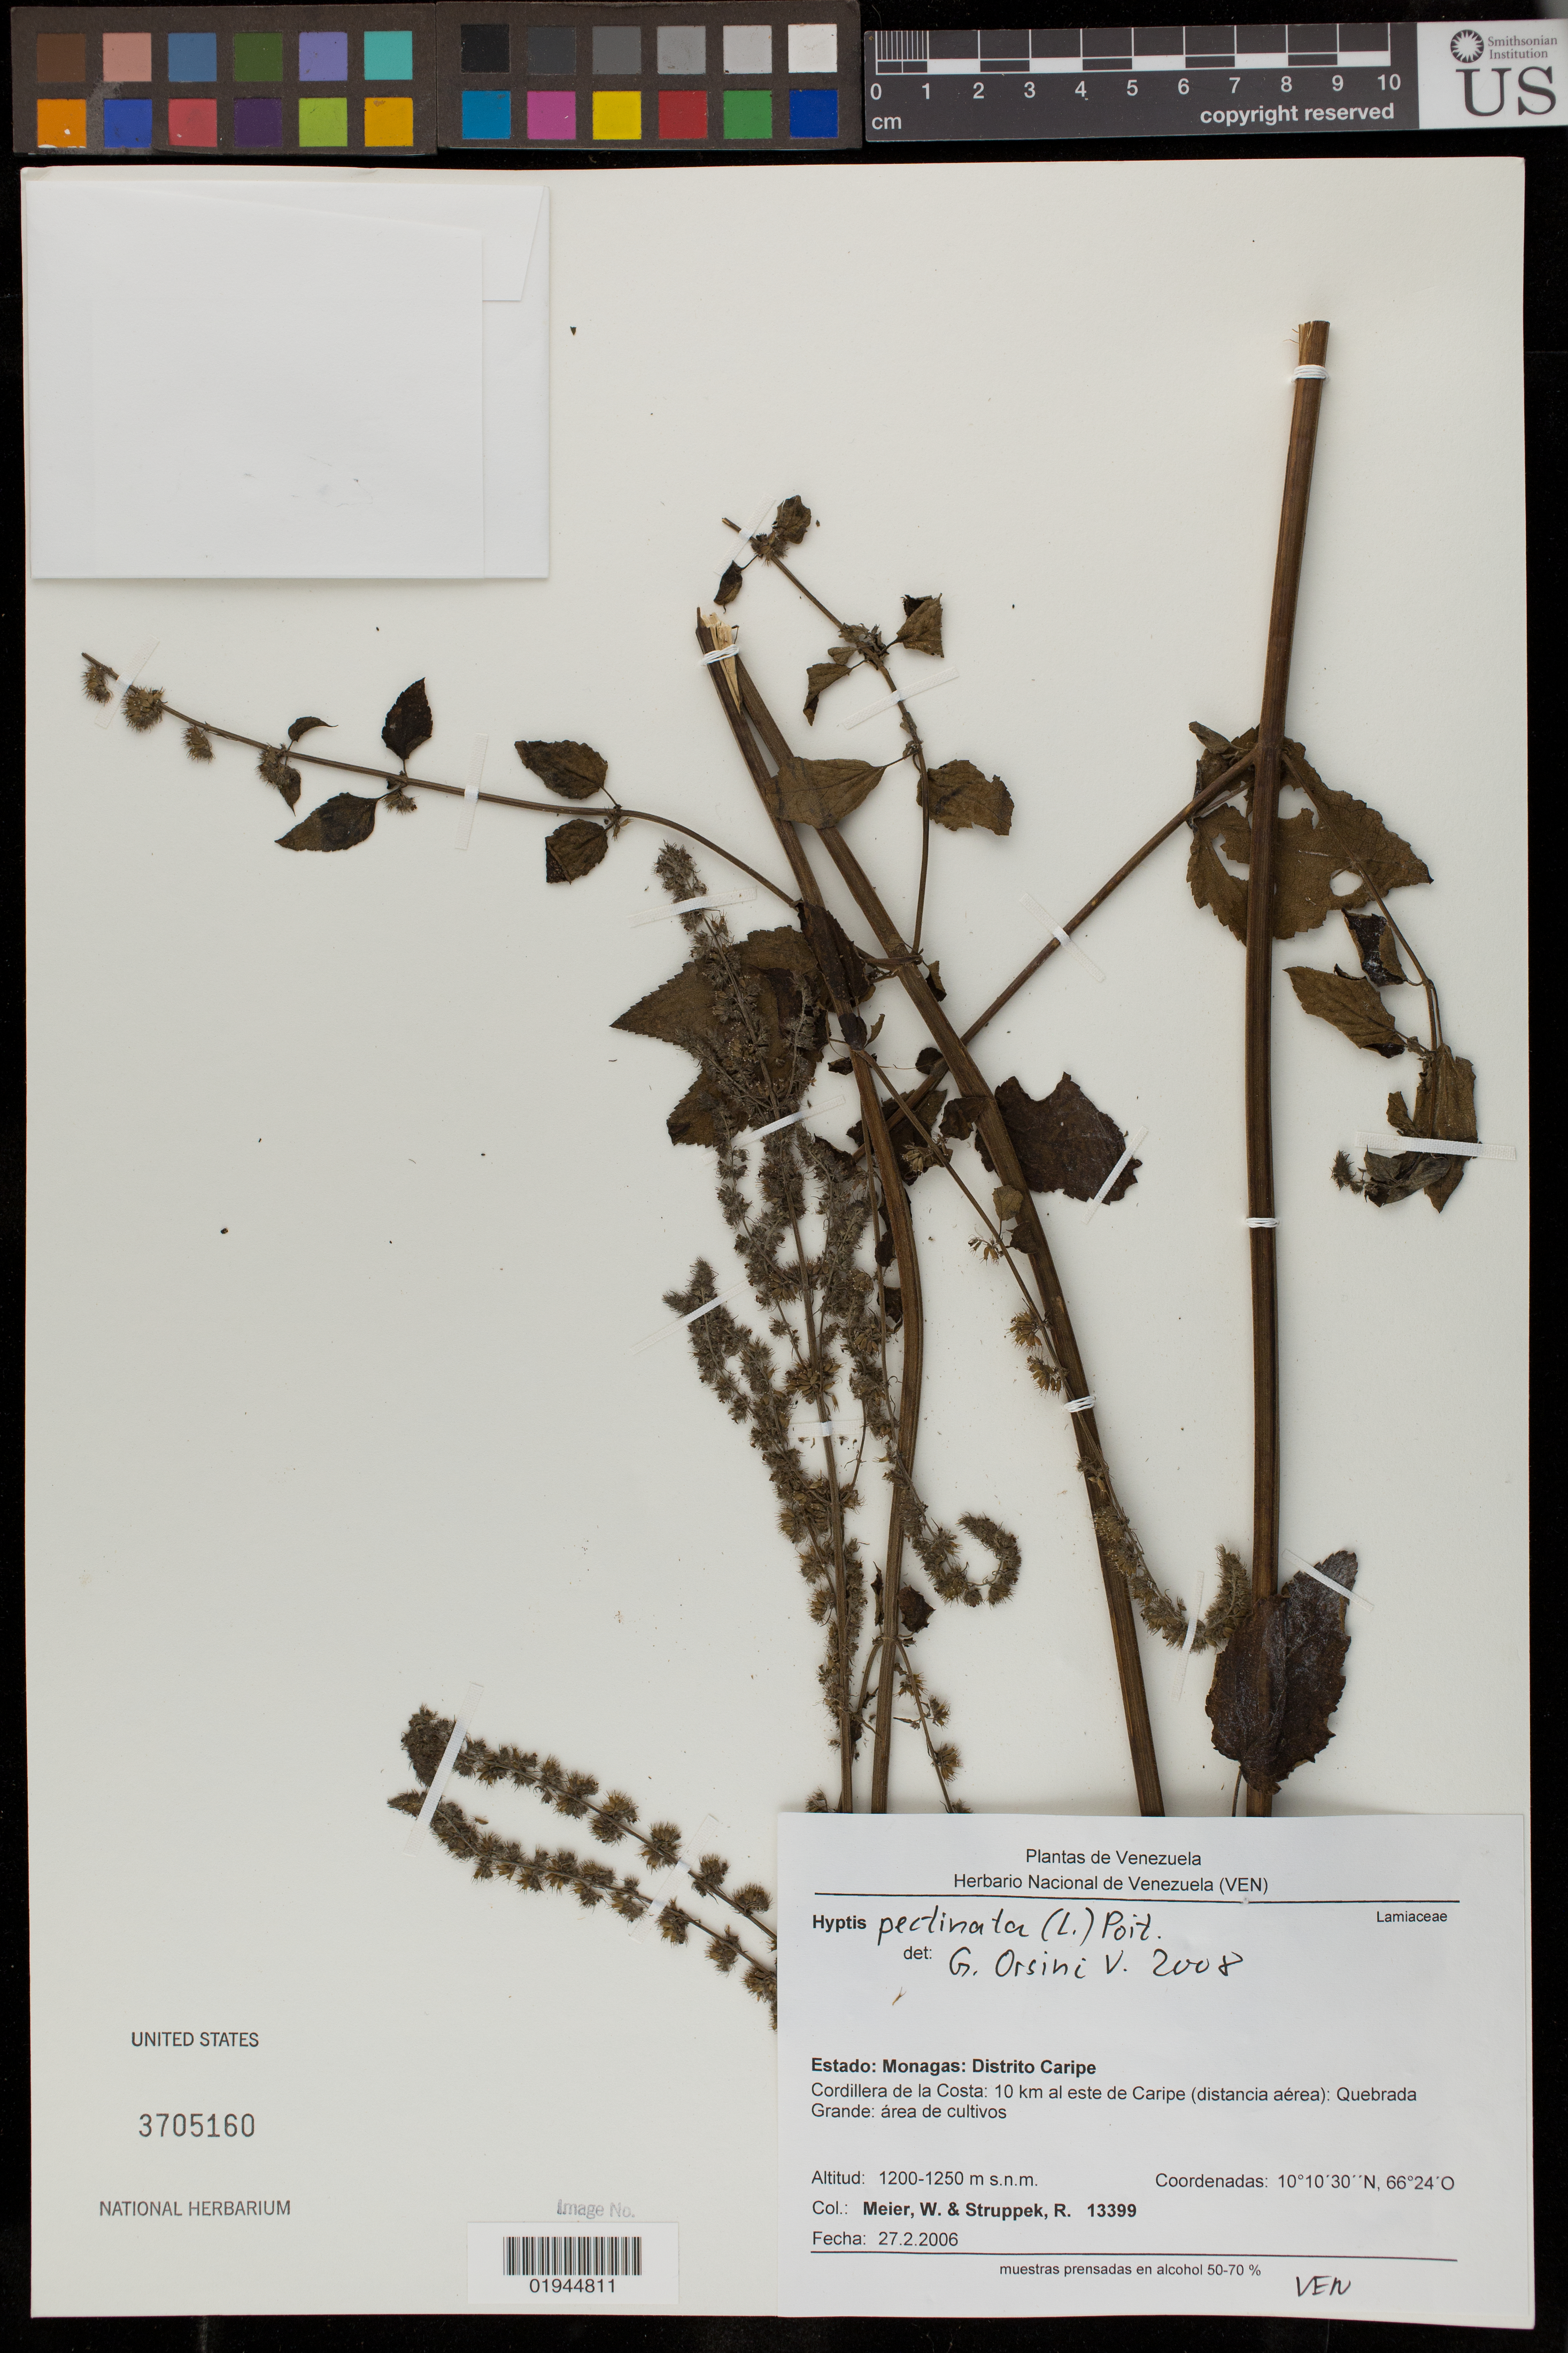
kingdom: Plantae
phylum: Tracheophyta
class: Magnoliopsida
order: Lamiales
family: Lamiaceae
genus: Mesosphaerum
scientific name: Mesosphaerum pectinatum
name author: (L.) Kuntze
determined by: Strong, Mark T., (BOT), Smithsonian Institution - National Museum of Natural History (UNITED STATES)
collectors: W. Meier & R. Struppek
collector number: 13399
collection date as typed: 27 Feb 2006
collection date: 2006-02-27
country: Venezuela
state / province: Monagas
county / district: Caripe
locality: Cordillera de la Costa: 10 km E de Caripe (distancia aérea): Quebrada Grande.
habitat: area de cultivos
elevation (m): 1200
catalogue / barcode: US 3705160